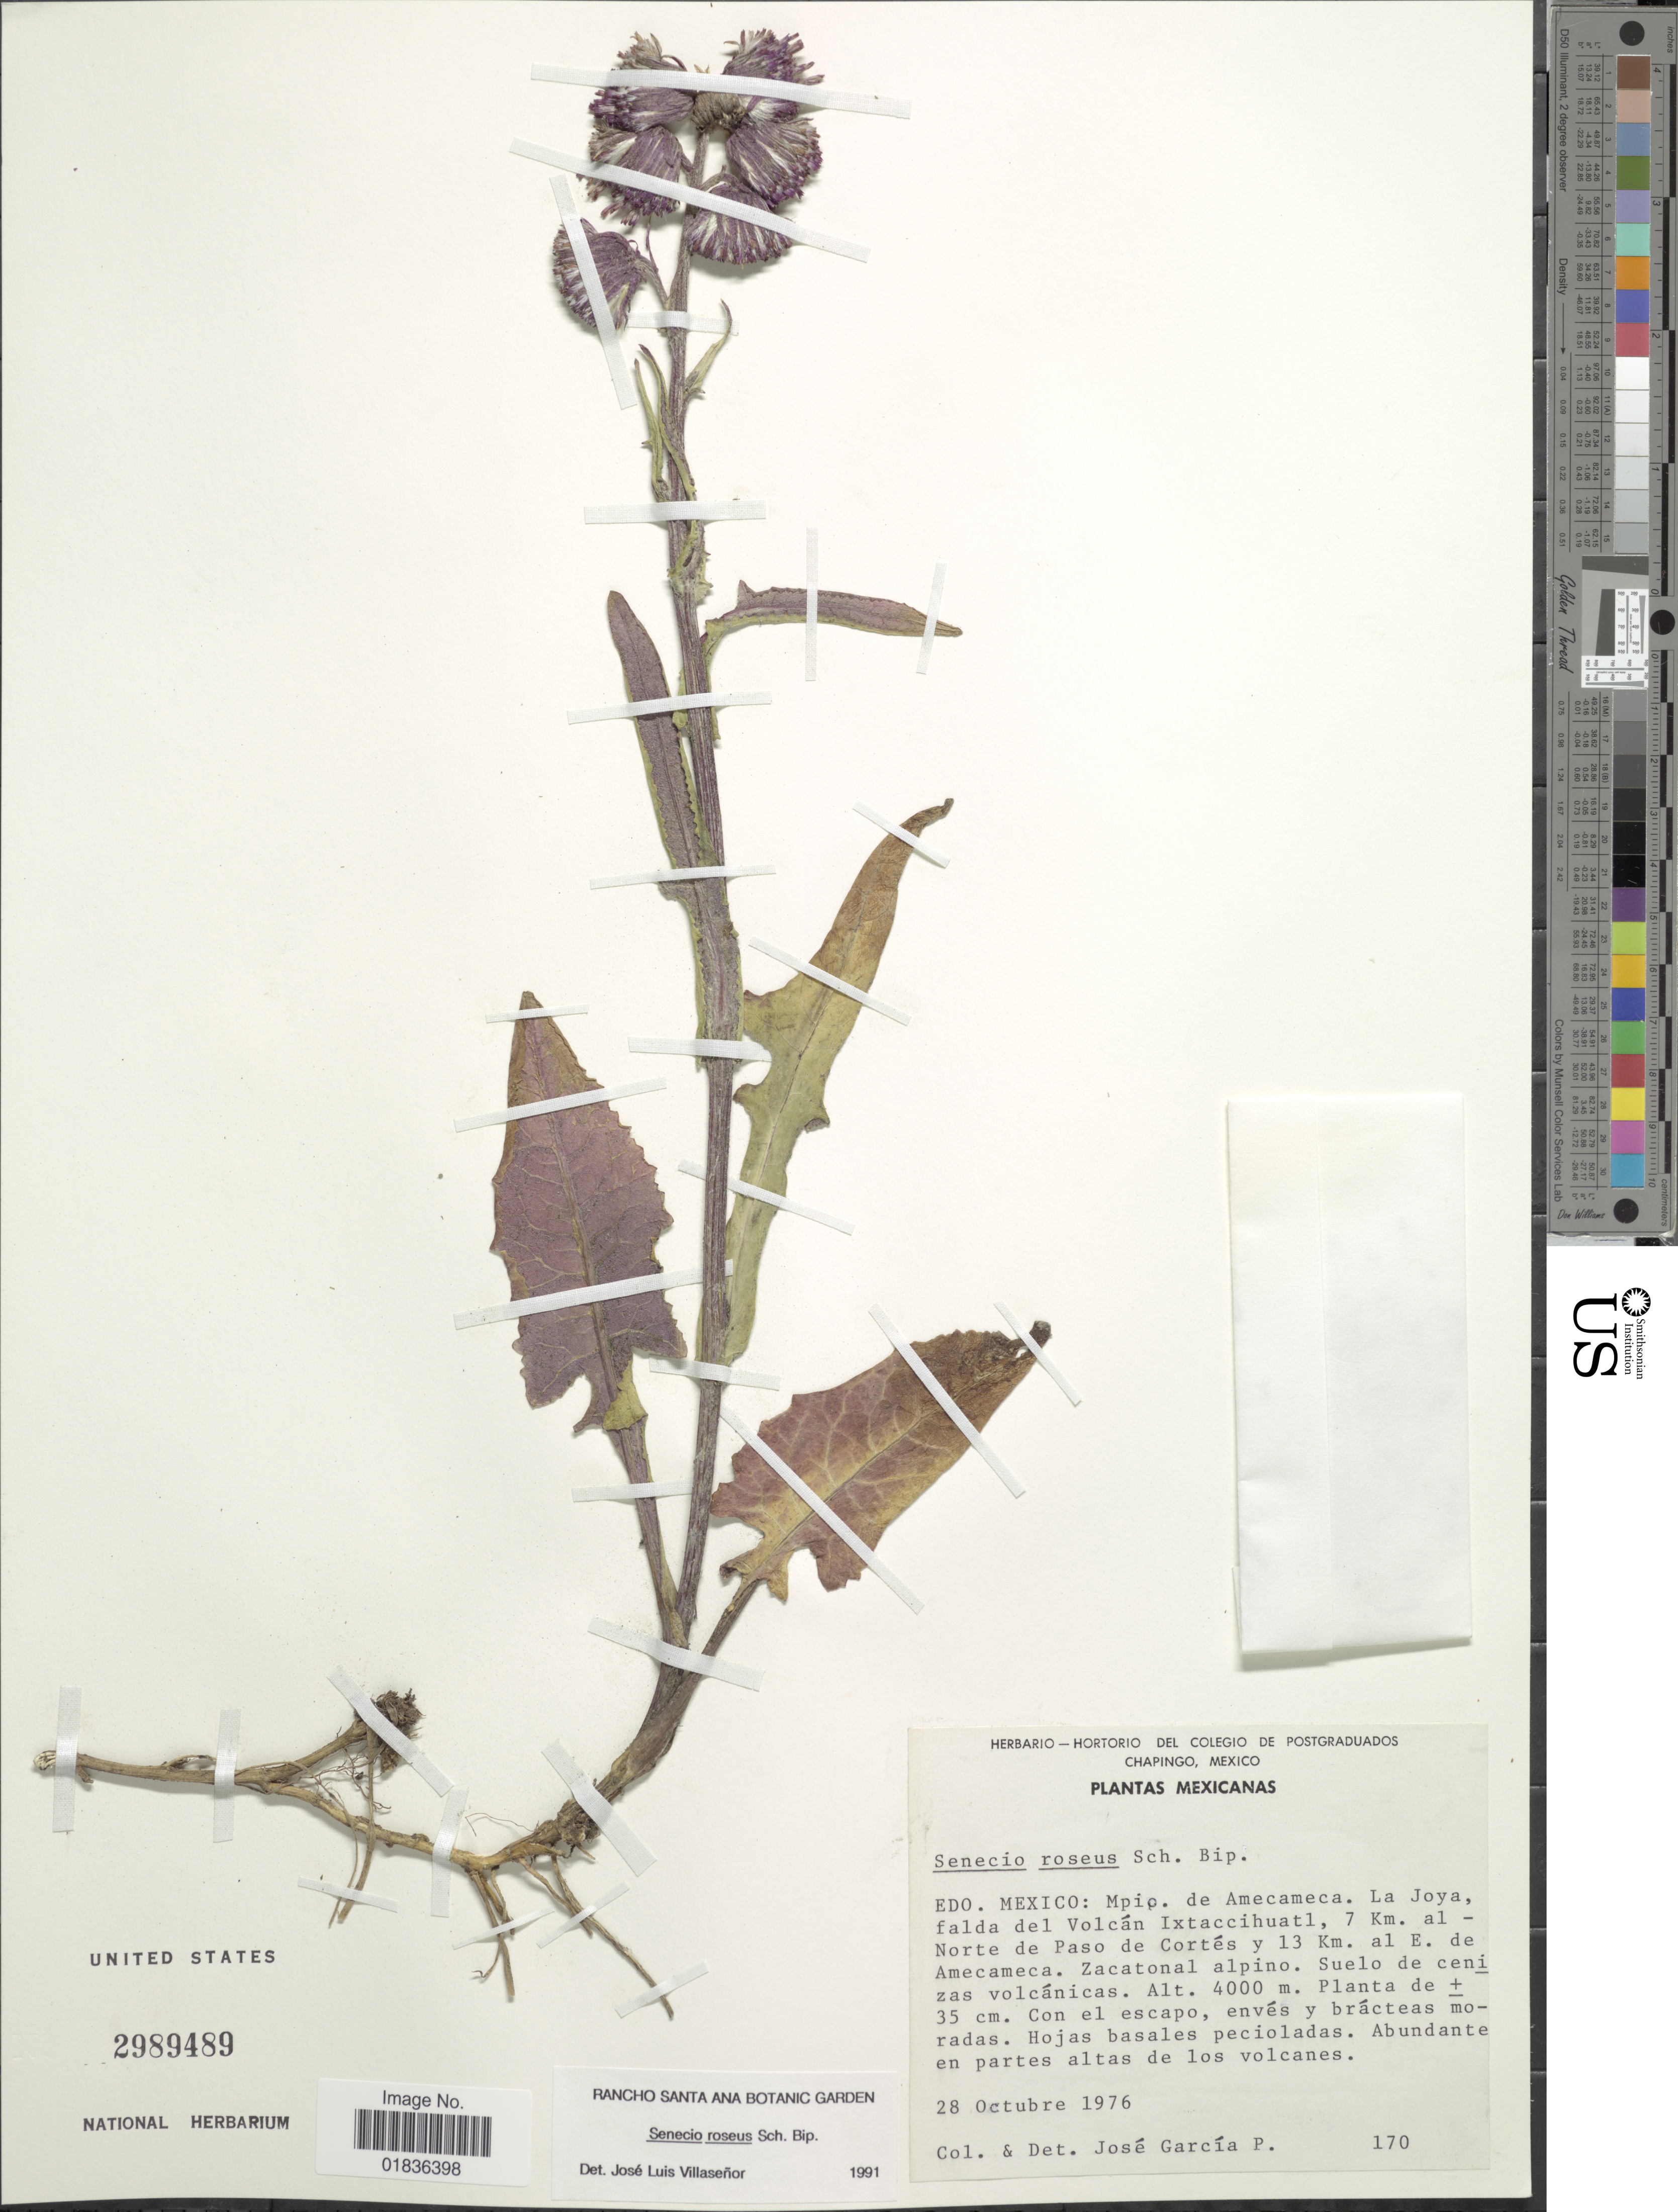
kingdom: Plantae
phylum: Tracheophyta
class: Magnoliopsida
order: Asterales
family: Asteraceae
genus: Senecio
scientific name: Senecio roseus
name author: Sch. Bip.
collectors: J. García-P.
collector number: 170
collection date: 1976-10-28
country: Mexico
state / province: México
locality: Mpio. de Amecameca, La Joya, falda del Volcan Ixtaccihuatl, 7 Km. al Norte de Paso de Cortes y 13 Km. al E. de Amecameca.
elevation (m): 4000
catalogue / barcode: US 2989489